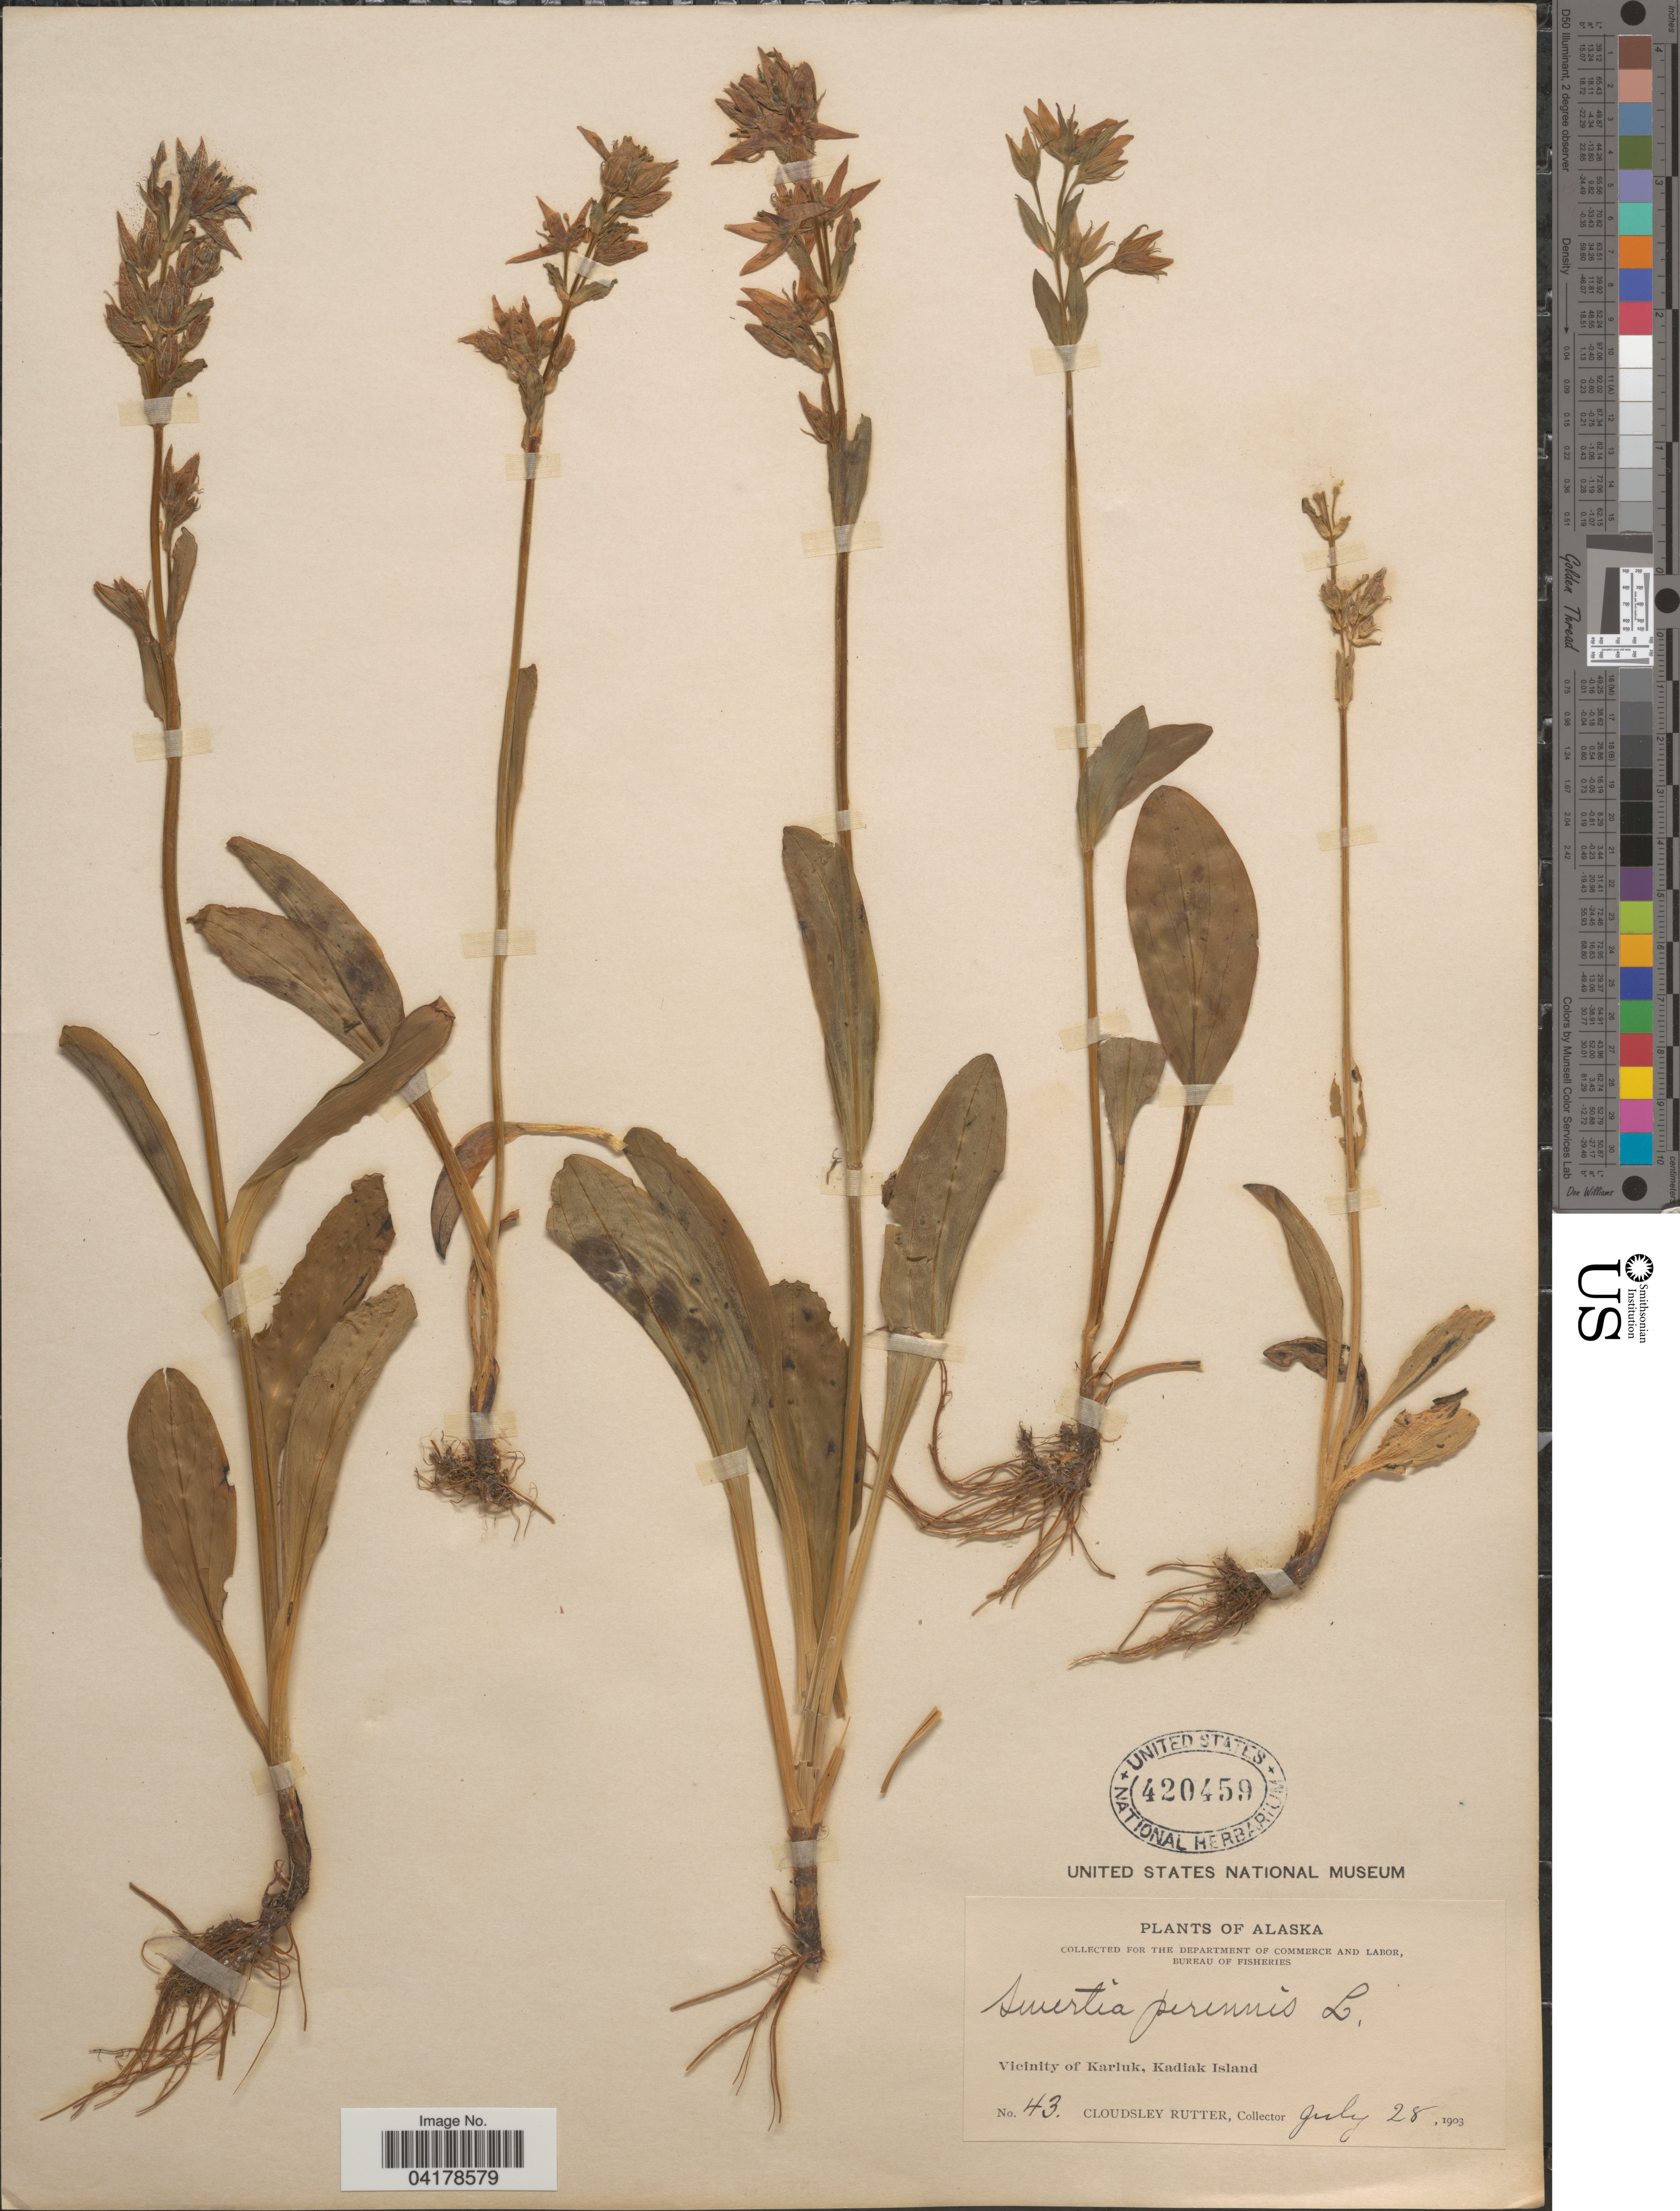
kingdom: Plantae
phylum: Tracheophyta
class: Magnoliopsida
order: Gentianales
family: Gentianaceae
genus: Swertia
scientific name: Swertia perennis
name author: L.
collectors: C. Rutter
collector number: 43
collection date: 1903-07-28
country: United States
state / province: Alaska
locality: Vicinity of Karluk, Kadiak Island.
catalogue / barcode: US 420459